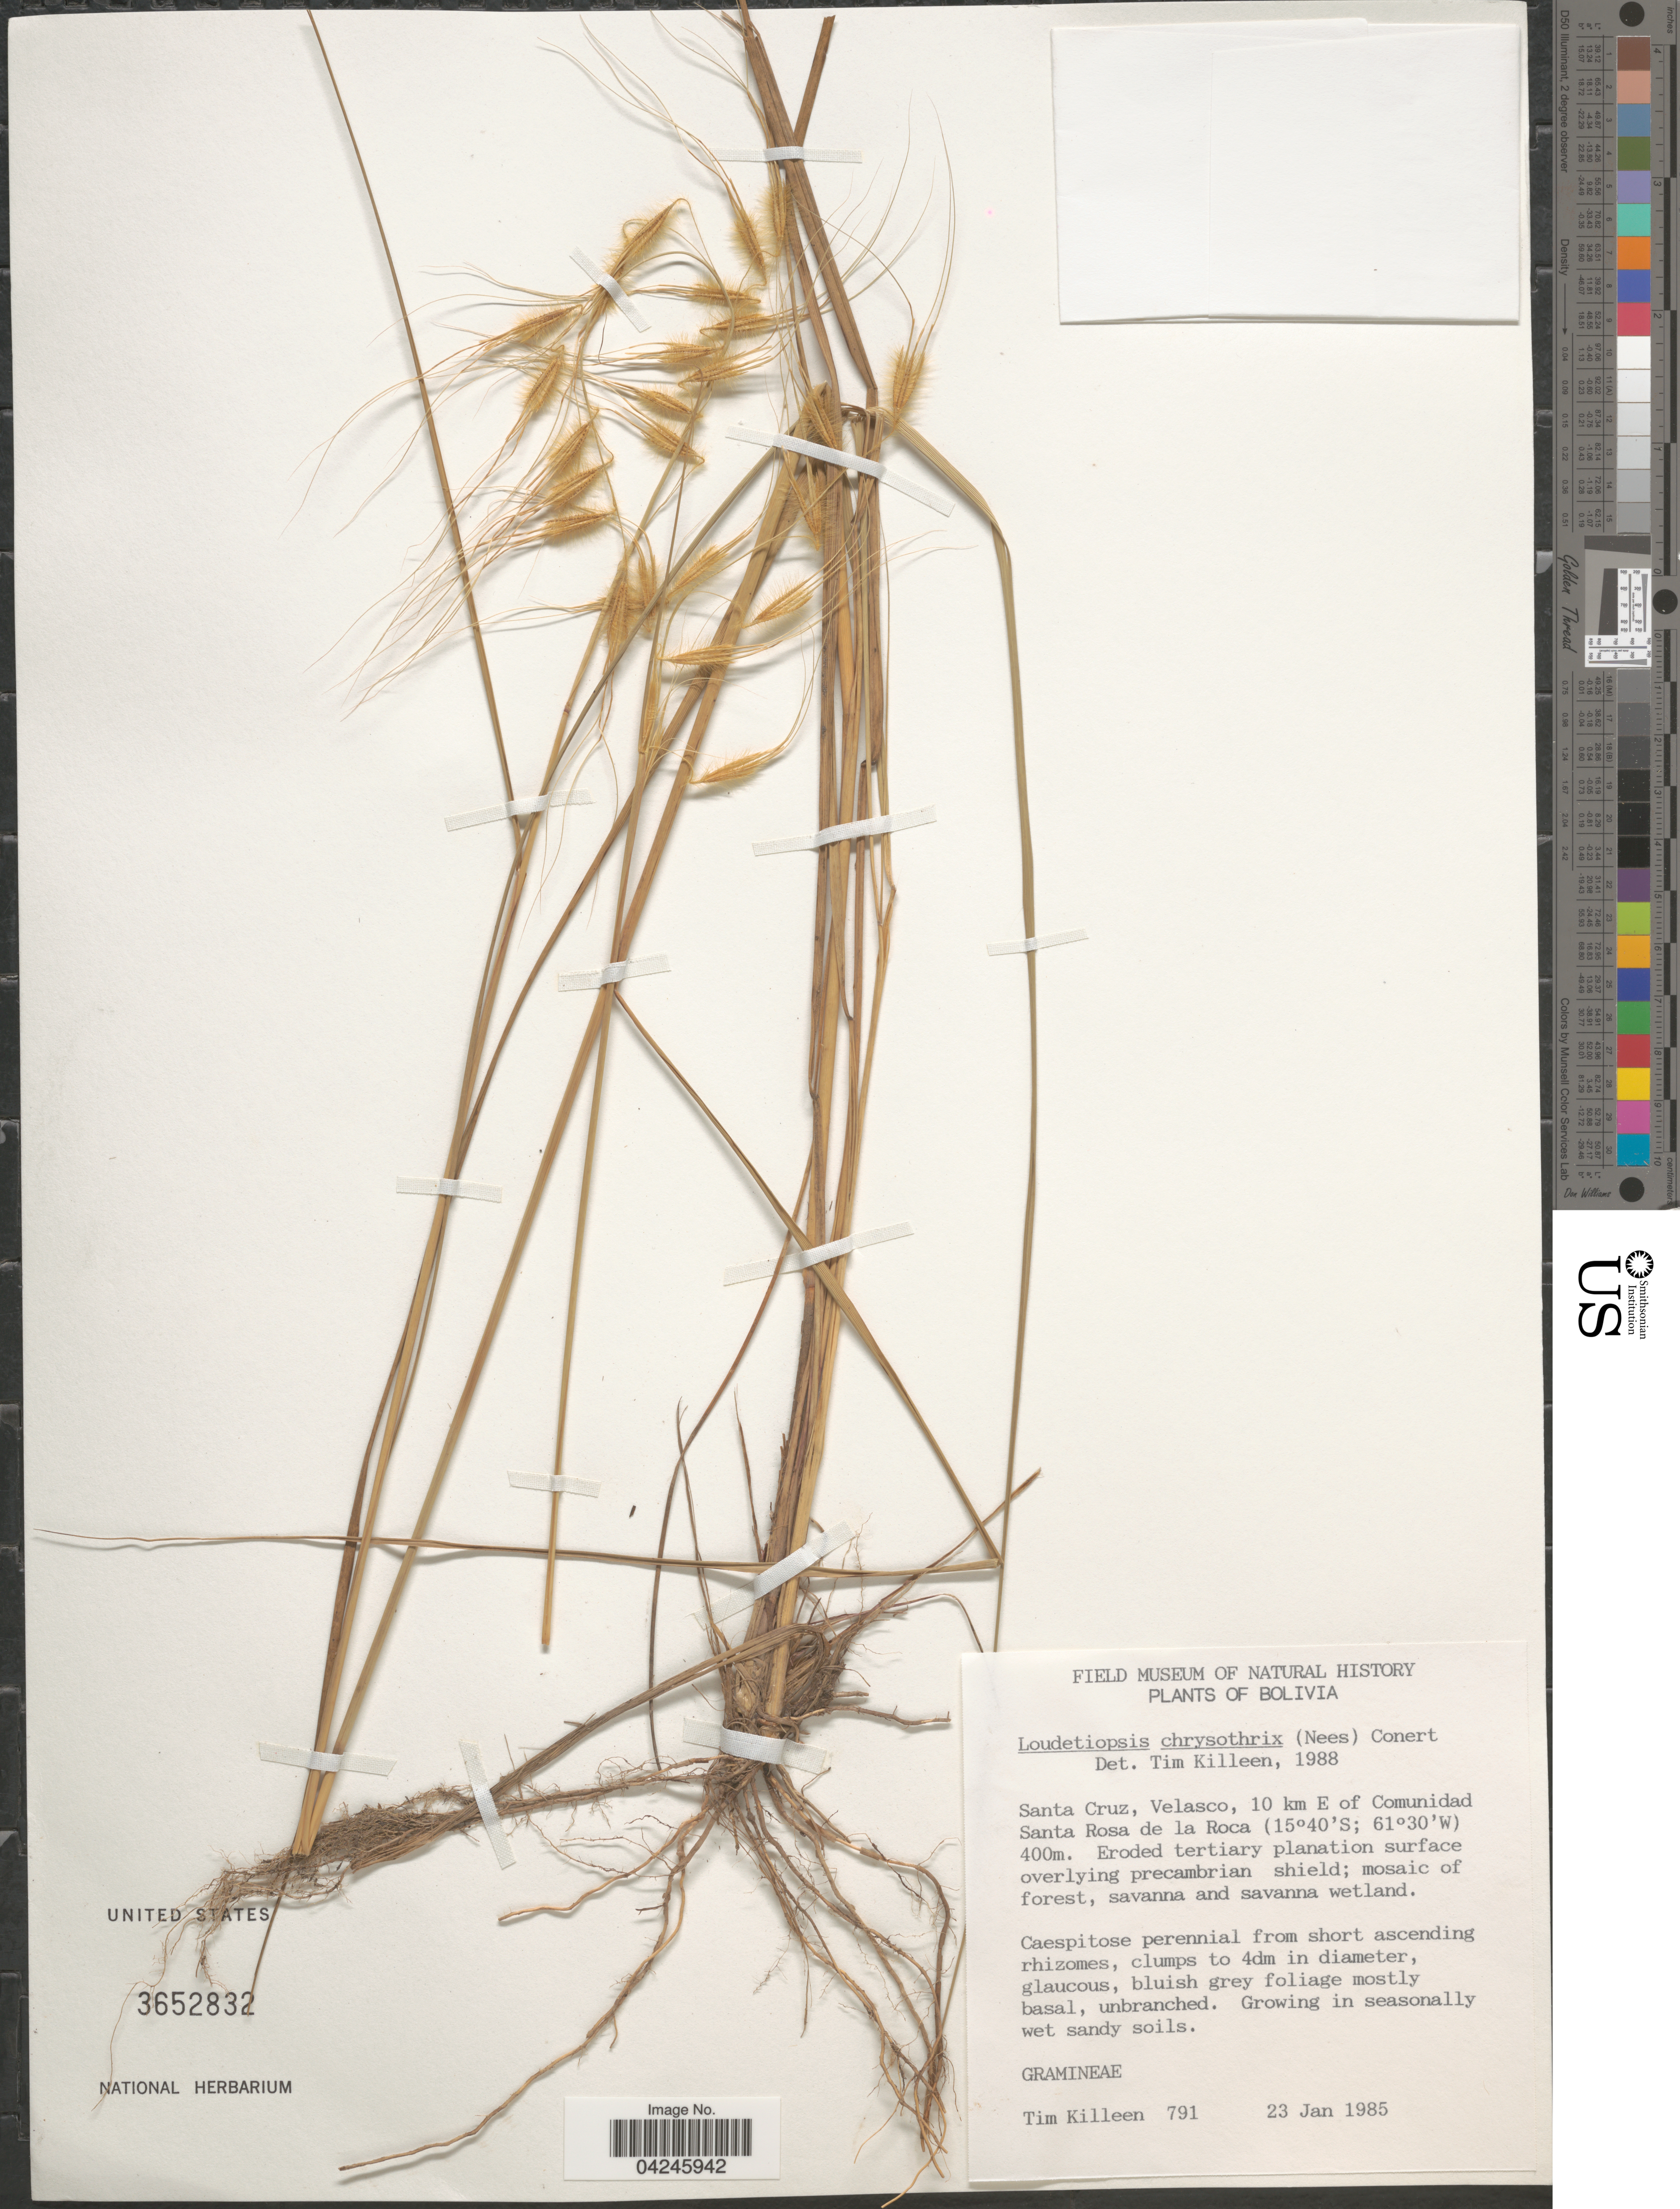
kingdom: Plantae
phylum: Tracheophyta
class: Liliopsida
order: Poales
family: Poaceae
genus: Loudetiopsis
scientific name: Loudetiopsis chrysothrix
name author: (Nees) Conert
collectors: T. J. Killeen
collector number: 791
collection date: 1985-01-23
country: Bolivia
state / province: Santa Cruz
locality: Velasco, 10 km E of Comunidad Santa Rosa de la Roca. Eroded tertiary planation surface overlying precambrian shield; mosaic of forest, savanna and savanna wetland.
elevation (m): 400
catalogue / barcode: US 3652832